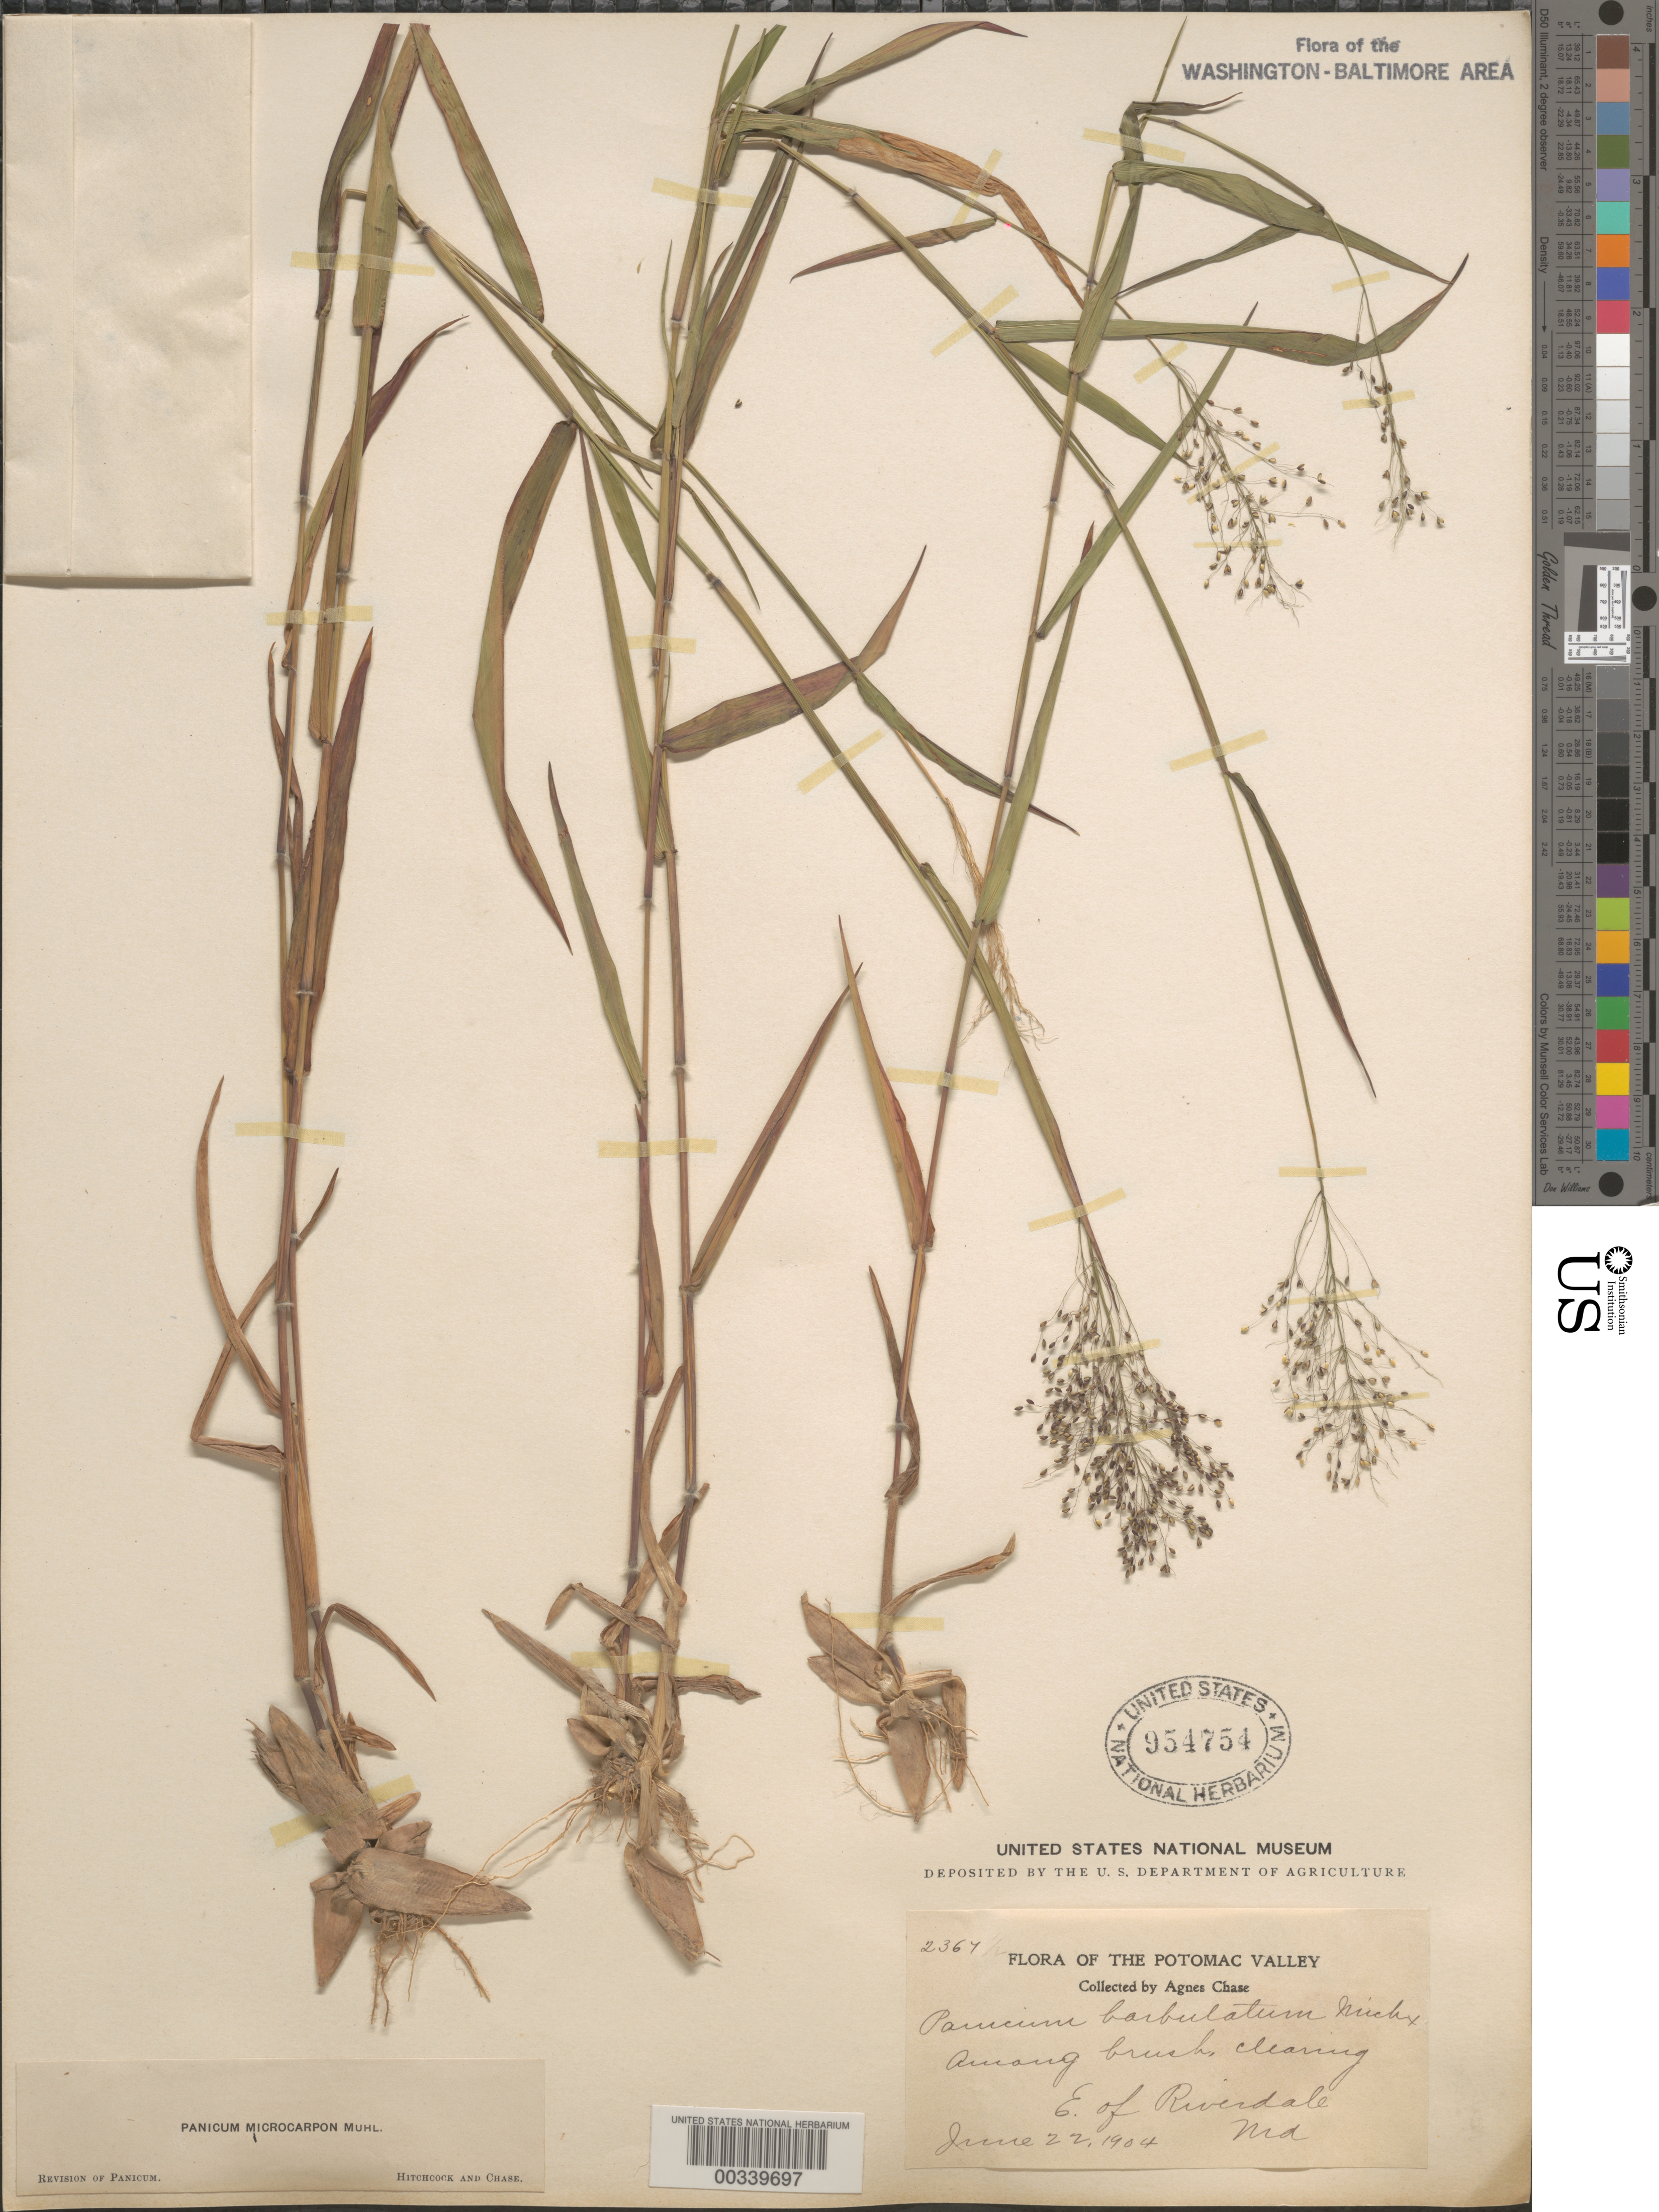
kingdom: Plantae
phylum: Tracheophyta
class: Liliopsida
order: Poales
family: Poaceae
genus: Dichanthelium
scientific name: Dichanthelium dichotomum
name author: (L.) Gould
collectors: A. Chase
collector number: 2367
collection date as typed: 22 Jun 1904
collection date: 1904-06-22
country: United States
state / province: Maryland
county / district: Prince George's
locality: E of Riverdale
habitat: Clearing in bush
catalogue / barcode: US 954754